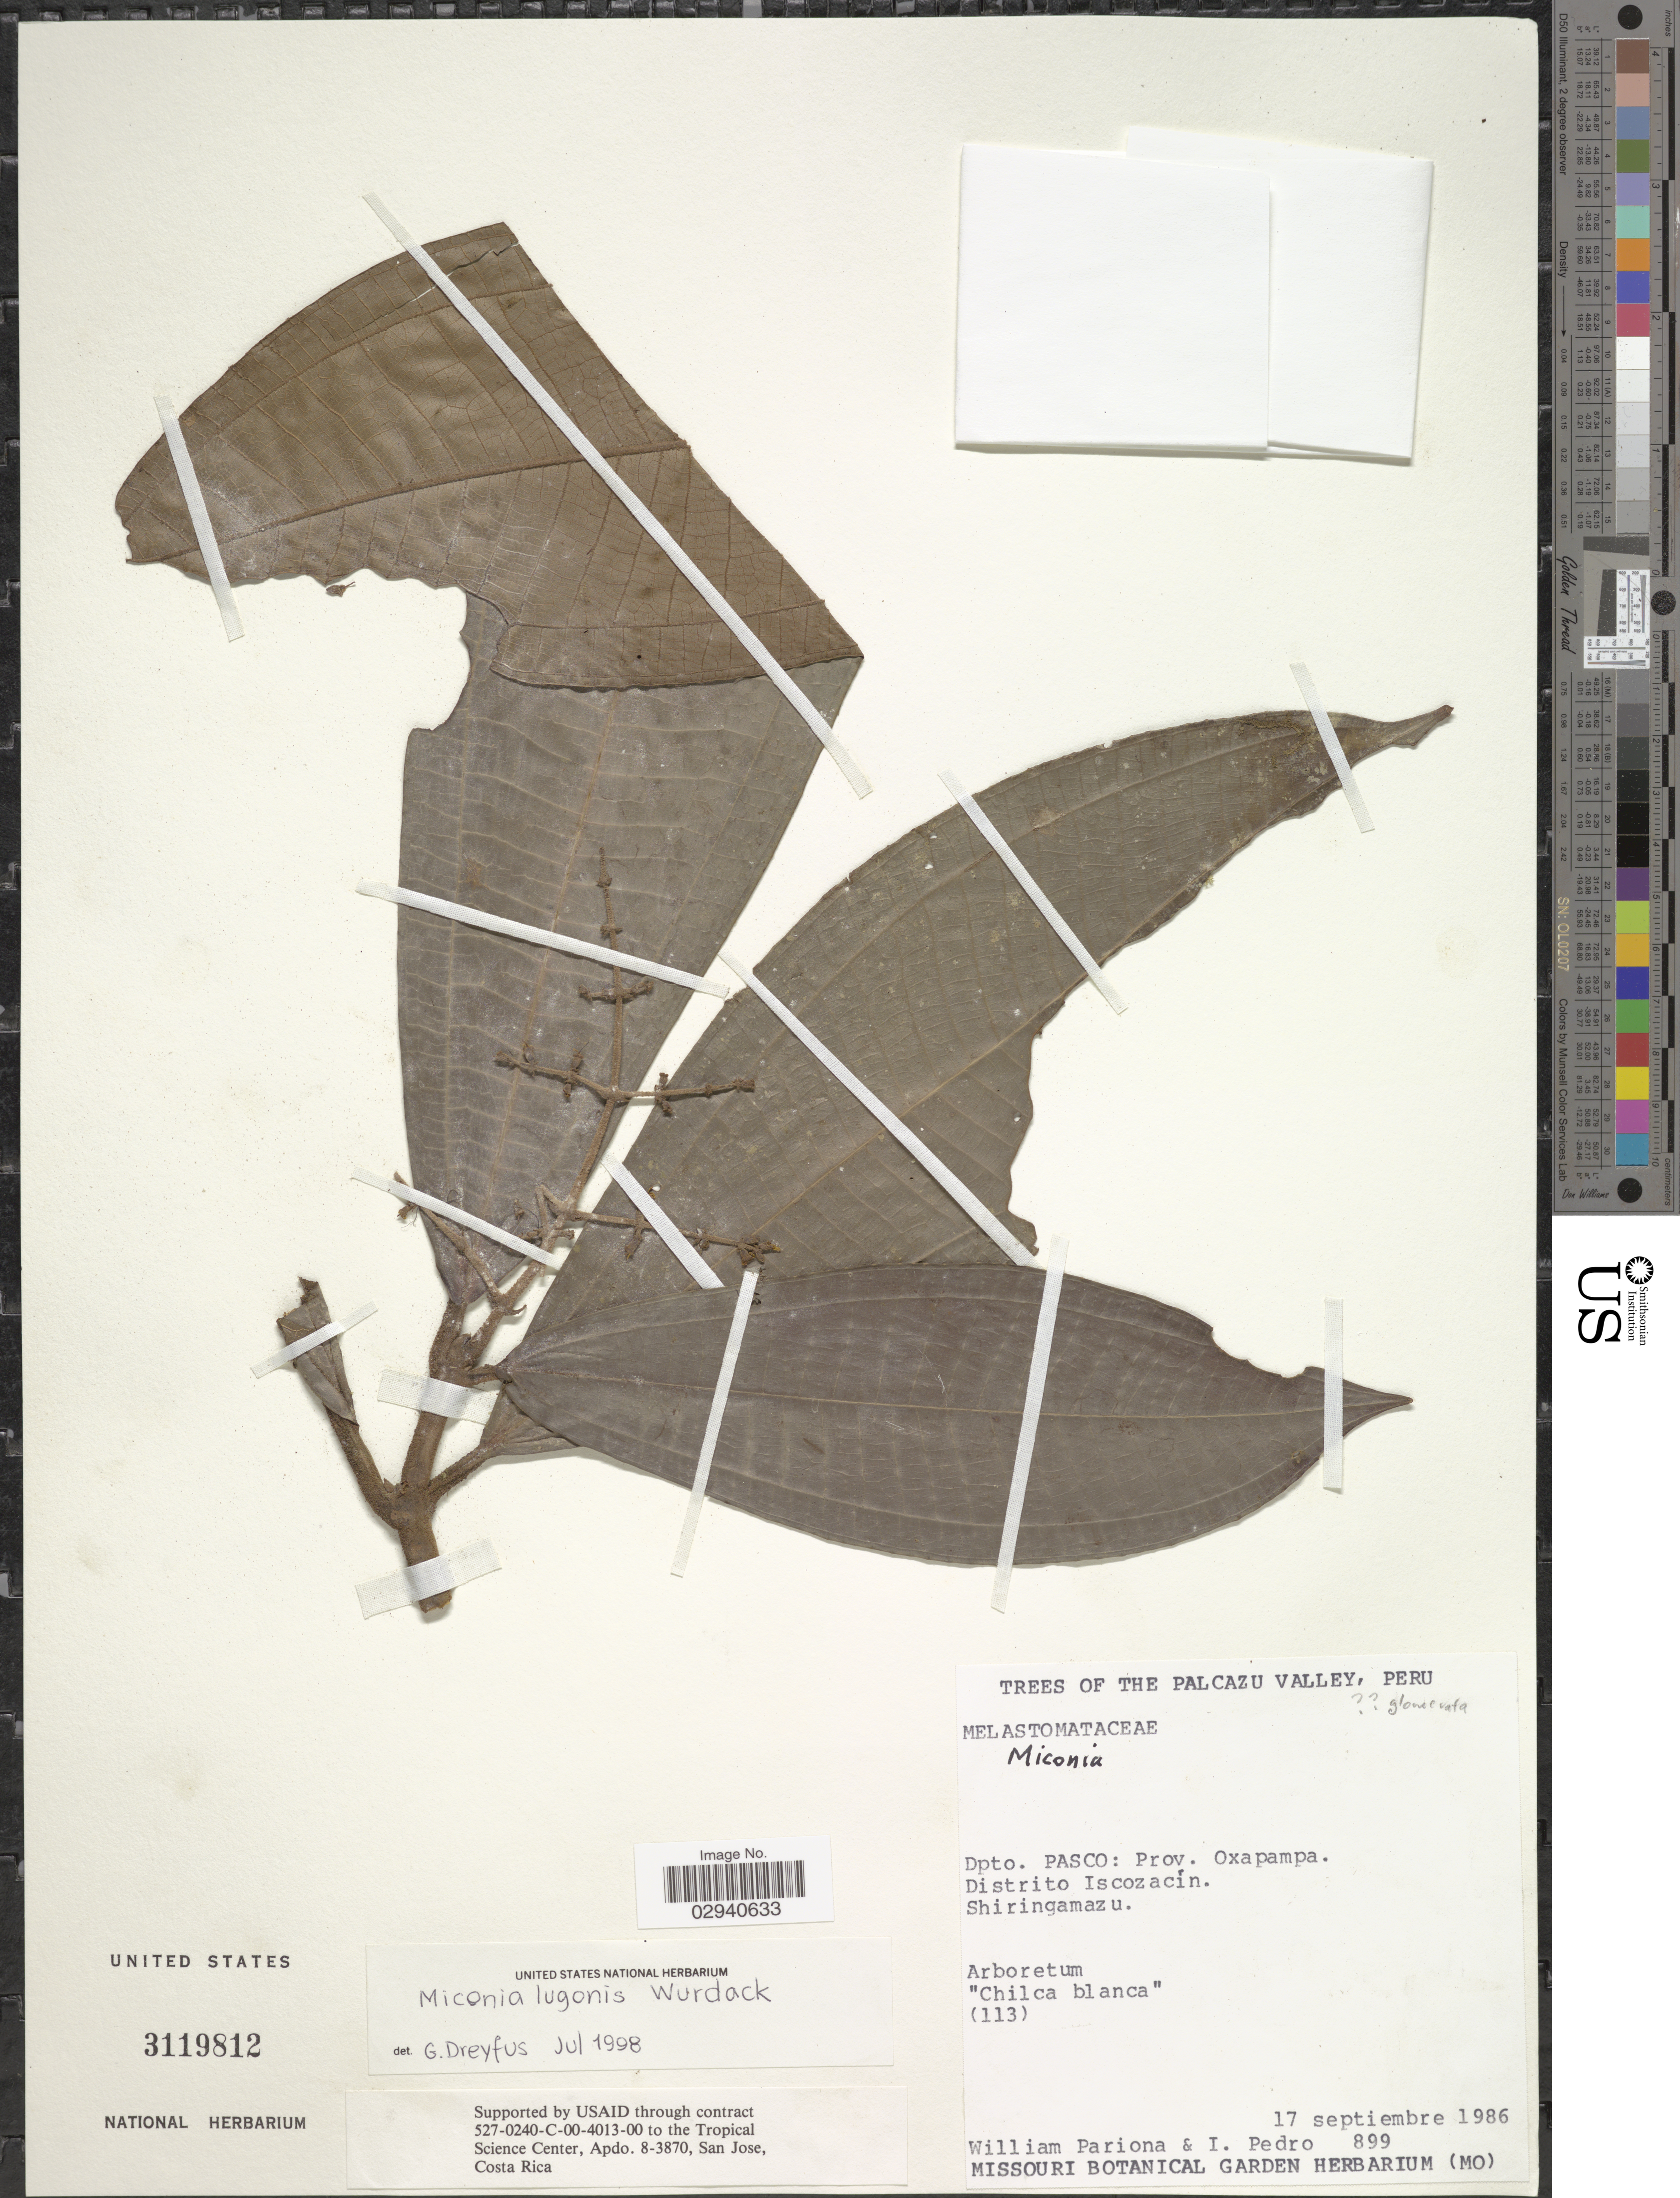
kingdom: Plantae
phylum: Tracheophyta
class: Magnoliopsida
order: Myrtales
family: Melastomataceae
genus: Miconia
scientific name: Miconia lugonis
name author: Wurdack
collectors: W. Pariona & I. Pedro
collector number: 899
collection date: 1986-09-17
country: Peru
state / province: Pasco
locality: Dpto. Pasco: Prov. Oxapampa. Distrito Iscozacín. Shiringamazu.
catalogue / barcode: US 3119812